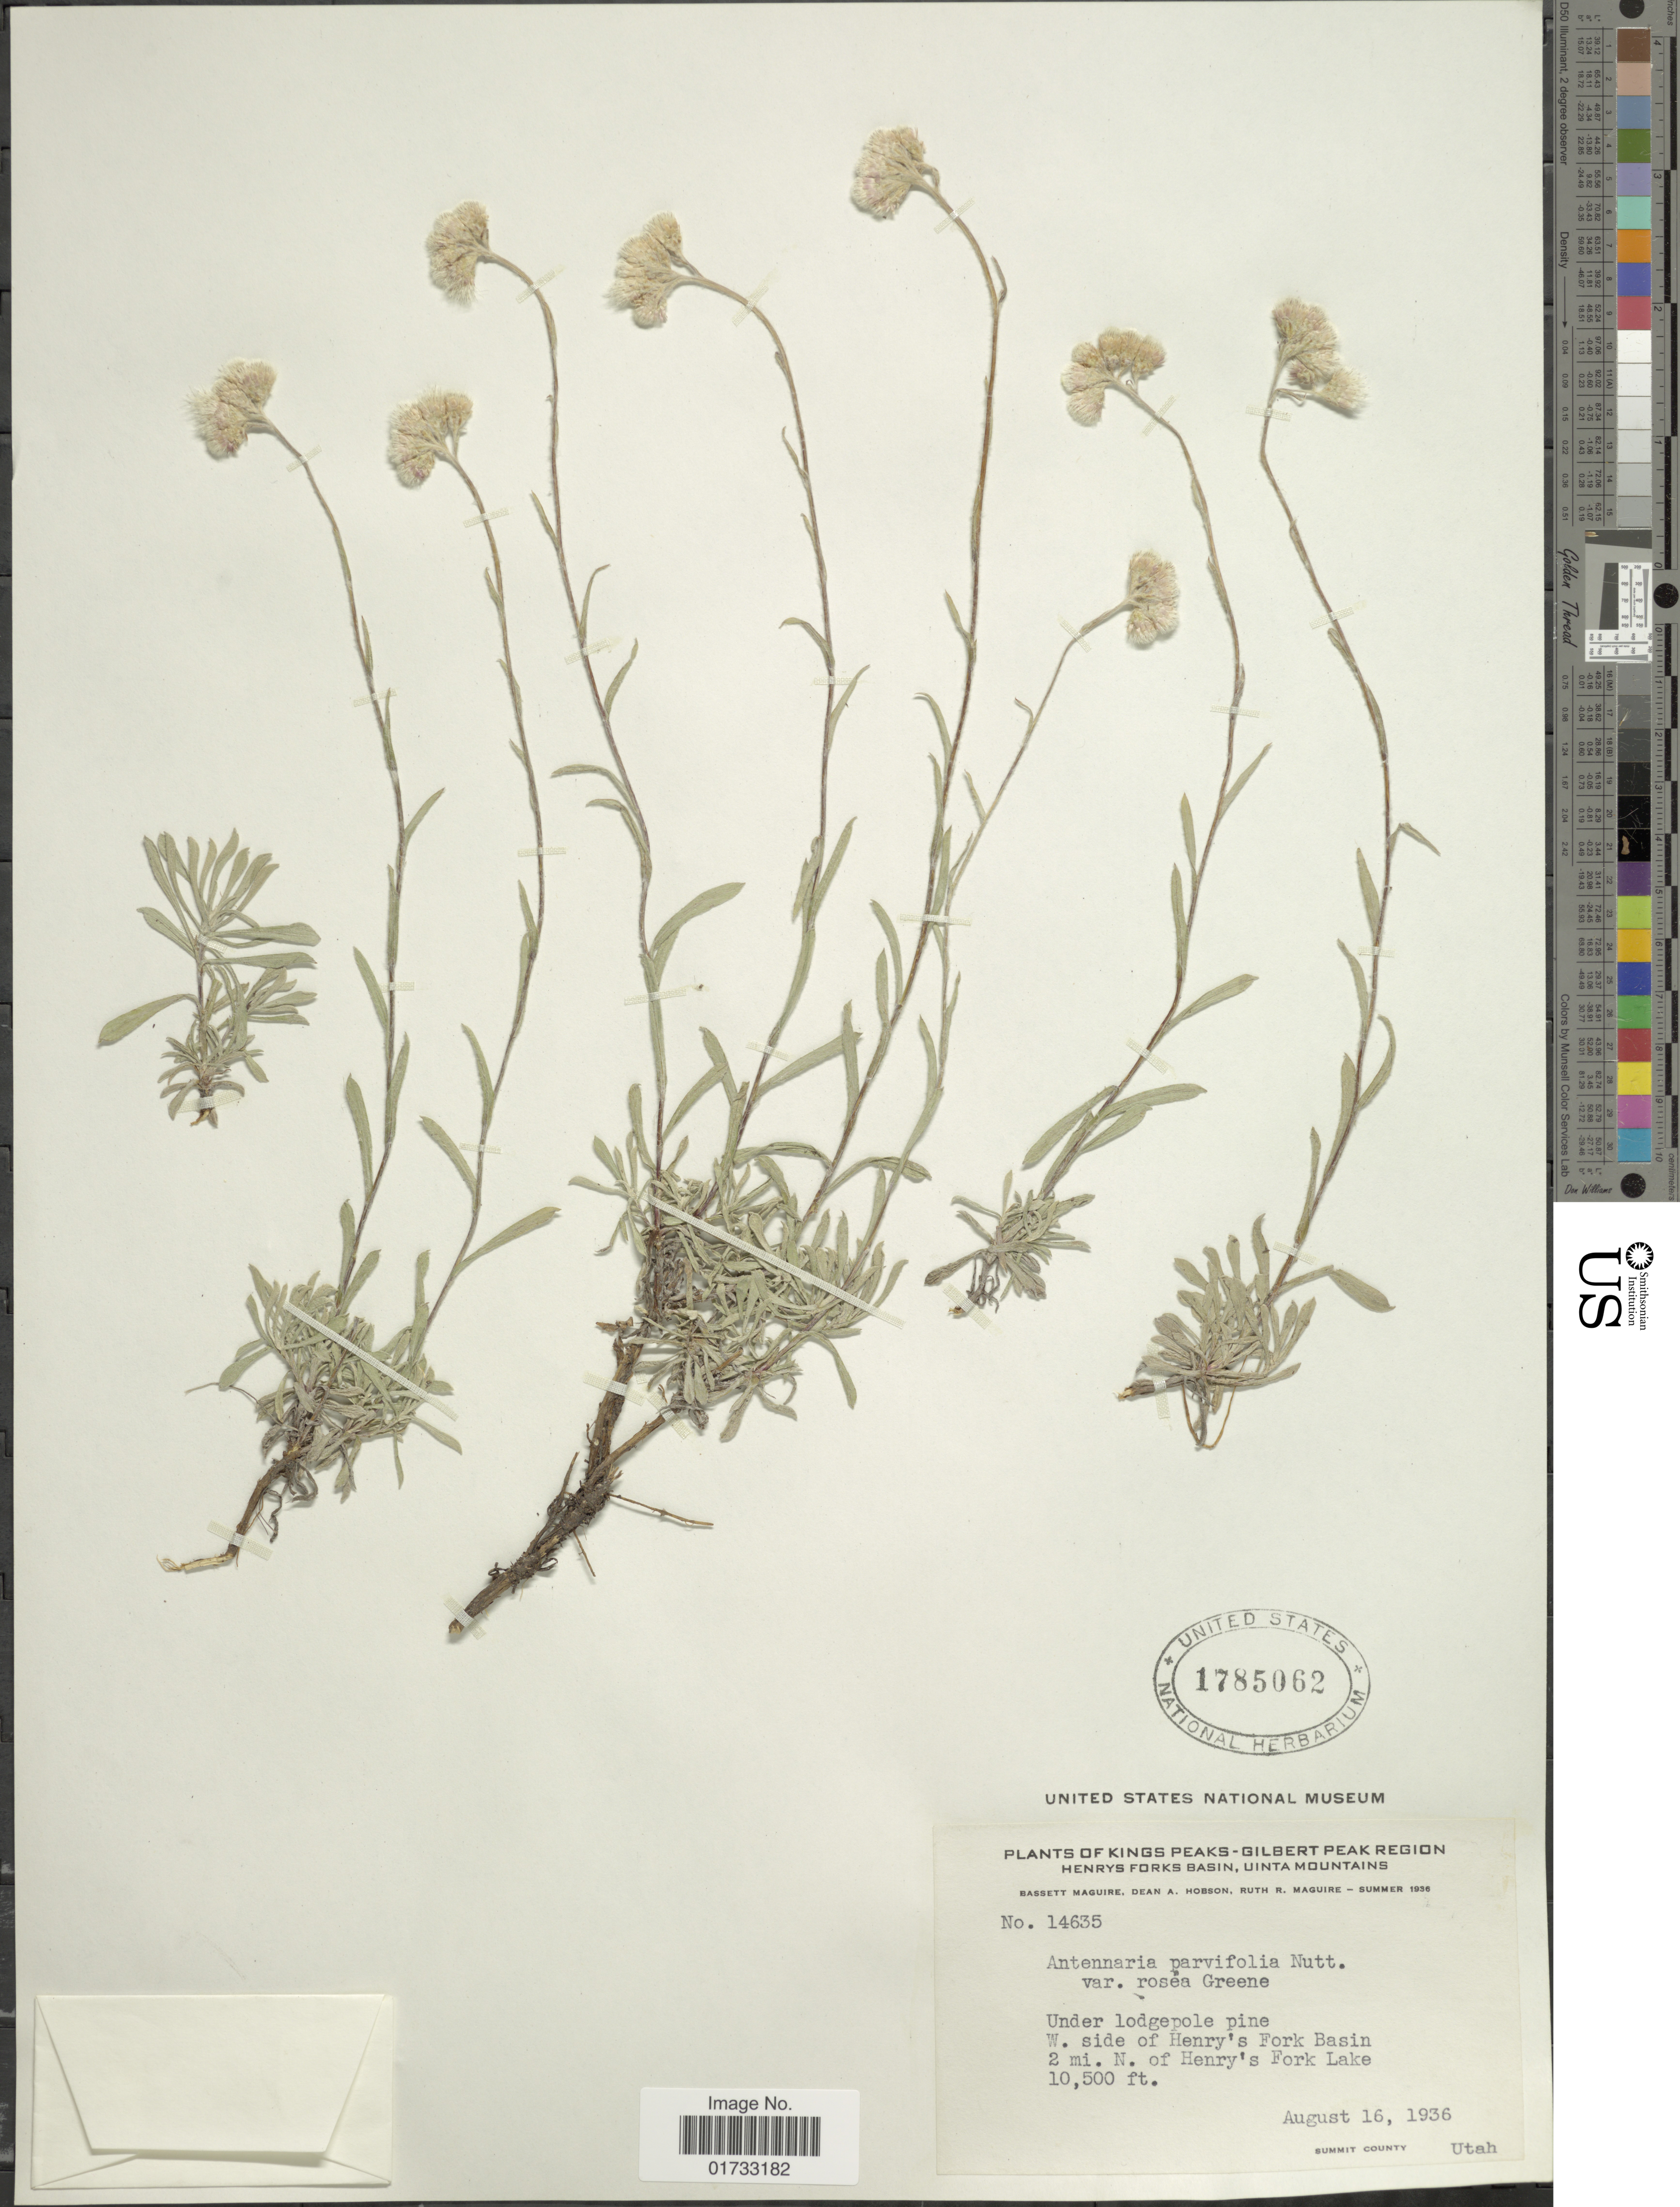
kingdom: Plantae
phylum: Tracheophyta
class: Magnoliopsida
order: Asterales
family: Asteraceae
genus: Antennaria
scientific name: Antennaria rosea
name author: Greene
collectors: B. Maguire, D. Hobson & R. R. Maguire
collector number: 14635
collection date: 1936-08-16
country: United States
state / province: Utah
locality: Kings Peak, Gilbert Peak Region, Henry Forks Basin, Unita Mountains, under lodgepole pine, W. side of Henry's Fork Basin, 2 mi. N. of Henry's Fork Lake, Summit County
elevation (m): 3200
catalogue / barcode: US 1785062